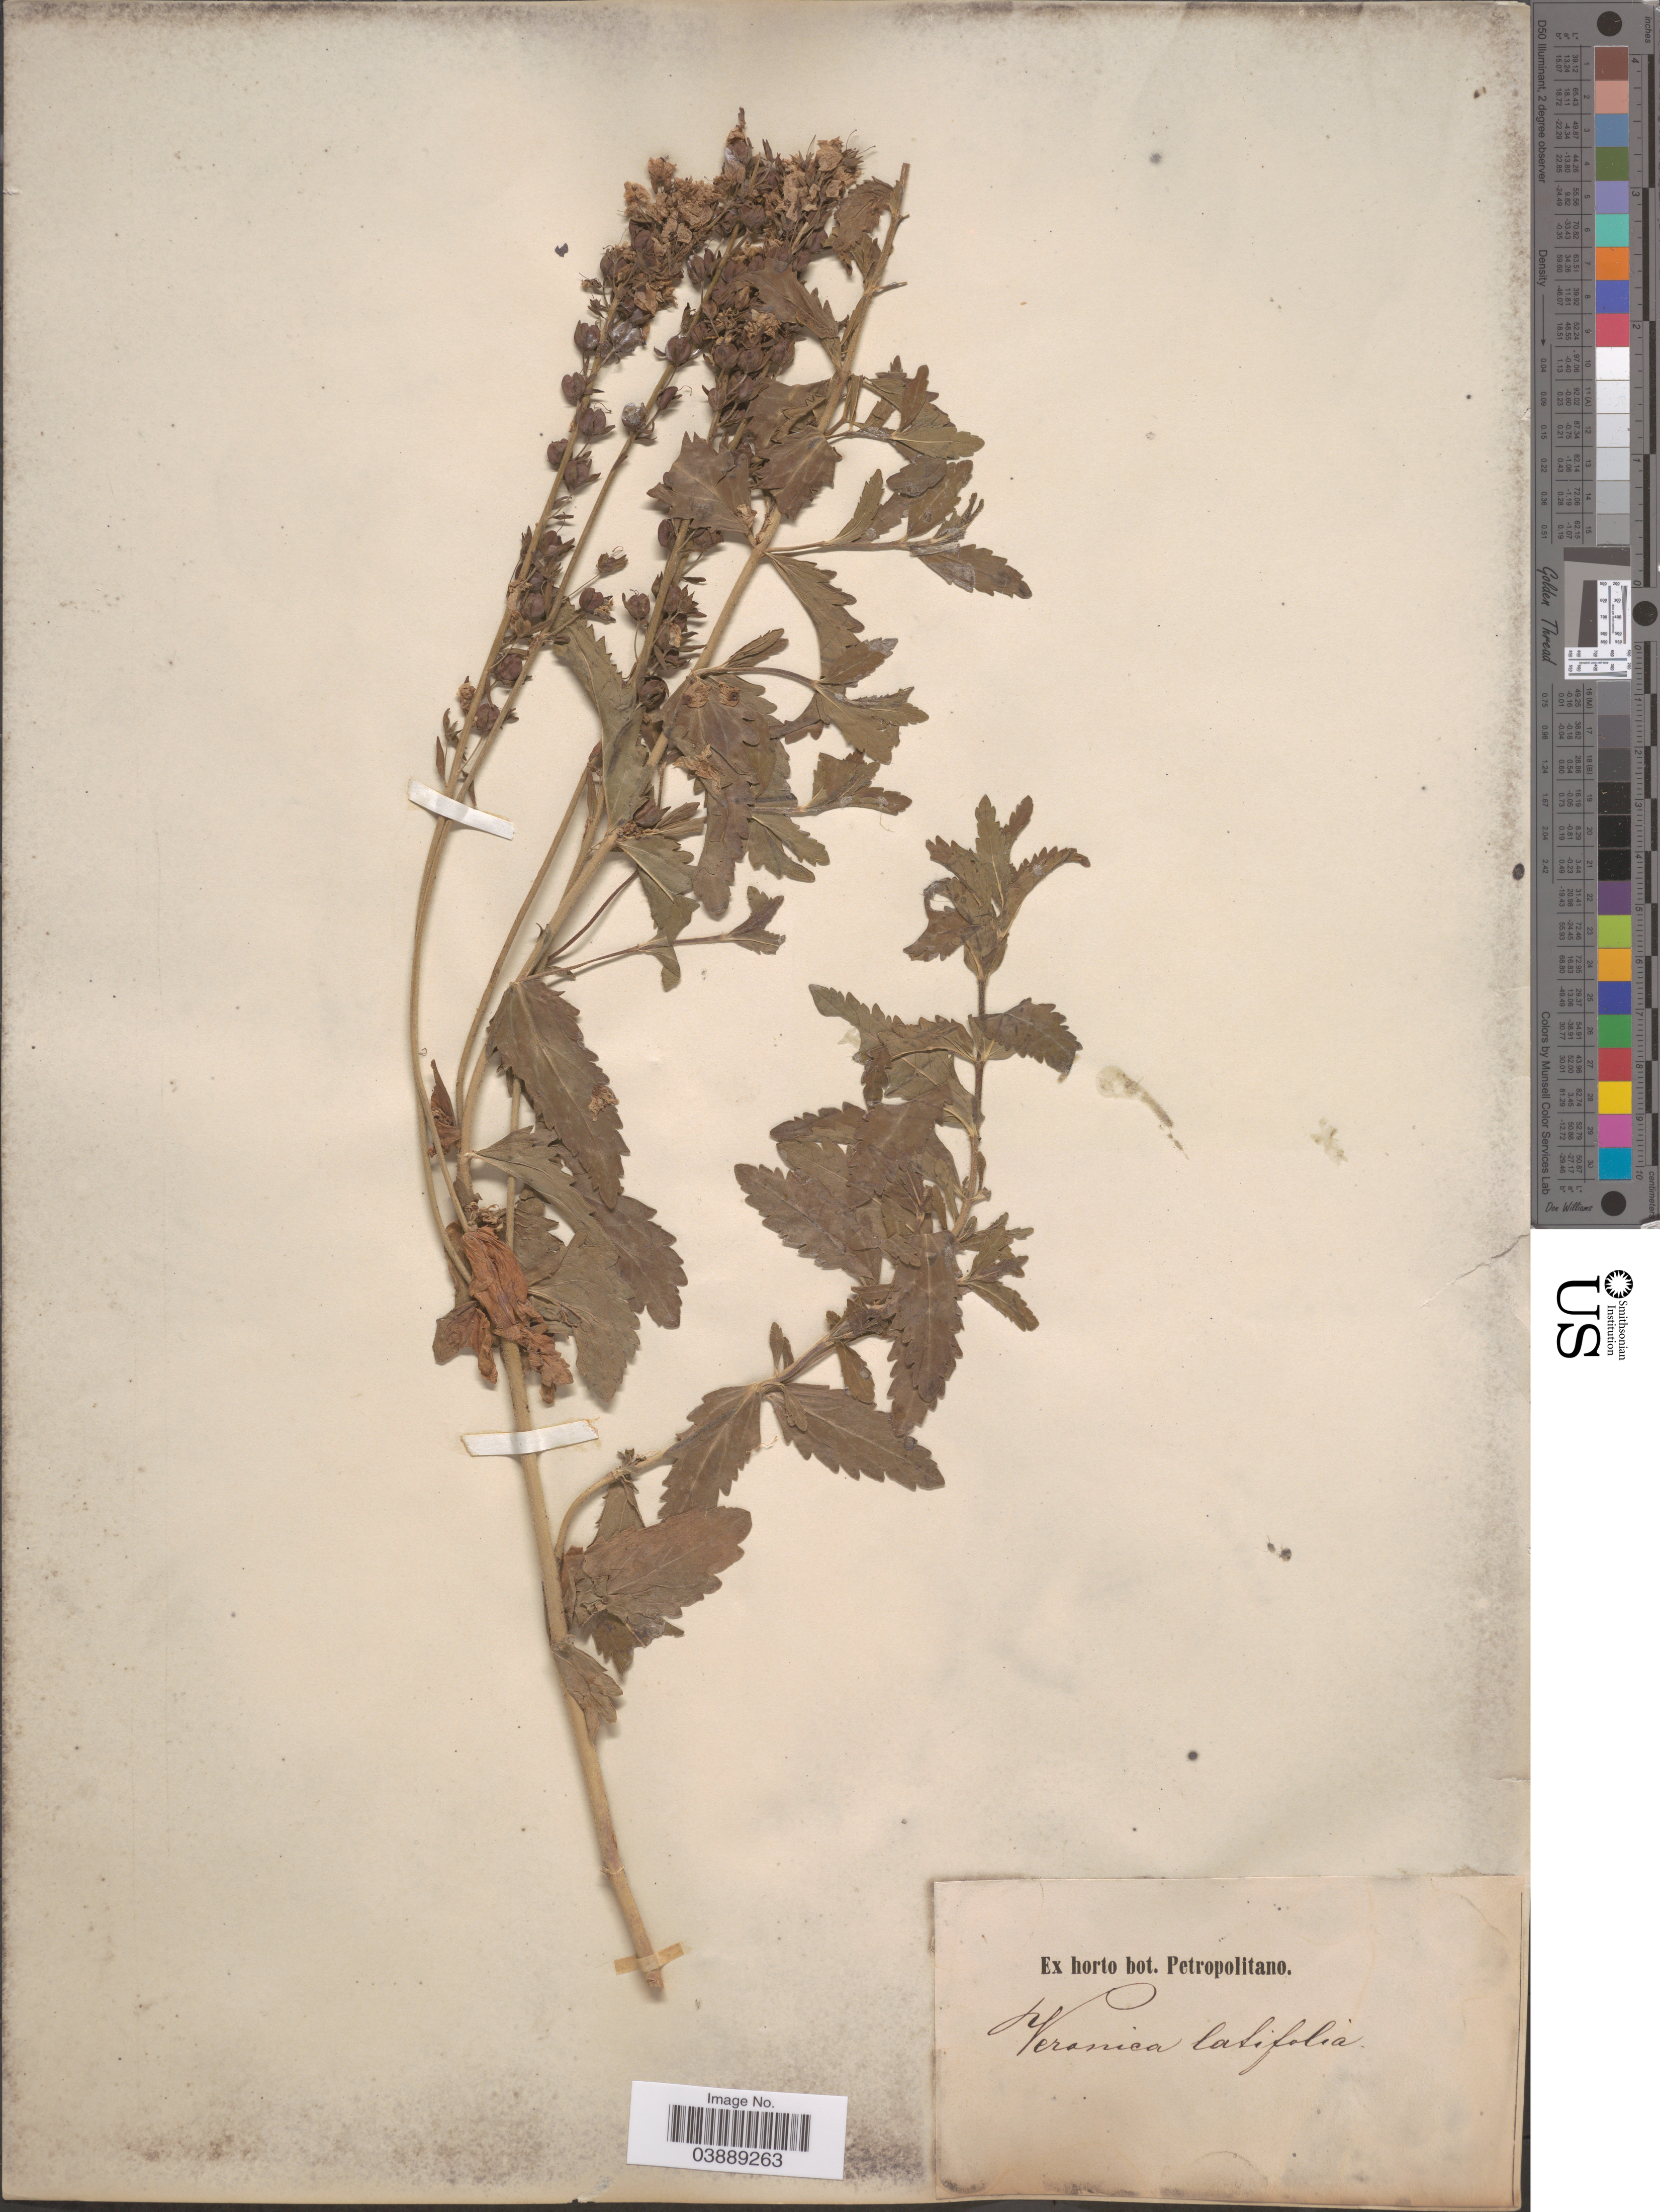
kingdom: Plantae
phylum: Tracheophyta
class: Magnoliopsida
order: Lamiales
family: Plantaginaceae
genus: Veronica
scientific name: Veronica latifolia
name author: L.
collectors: ex Horto Bot. Petropolitano